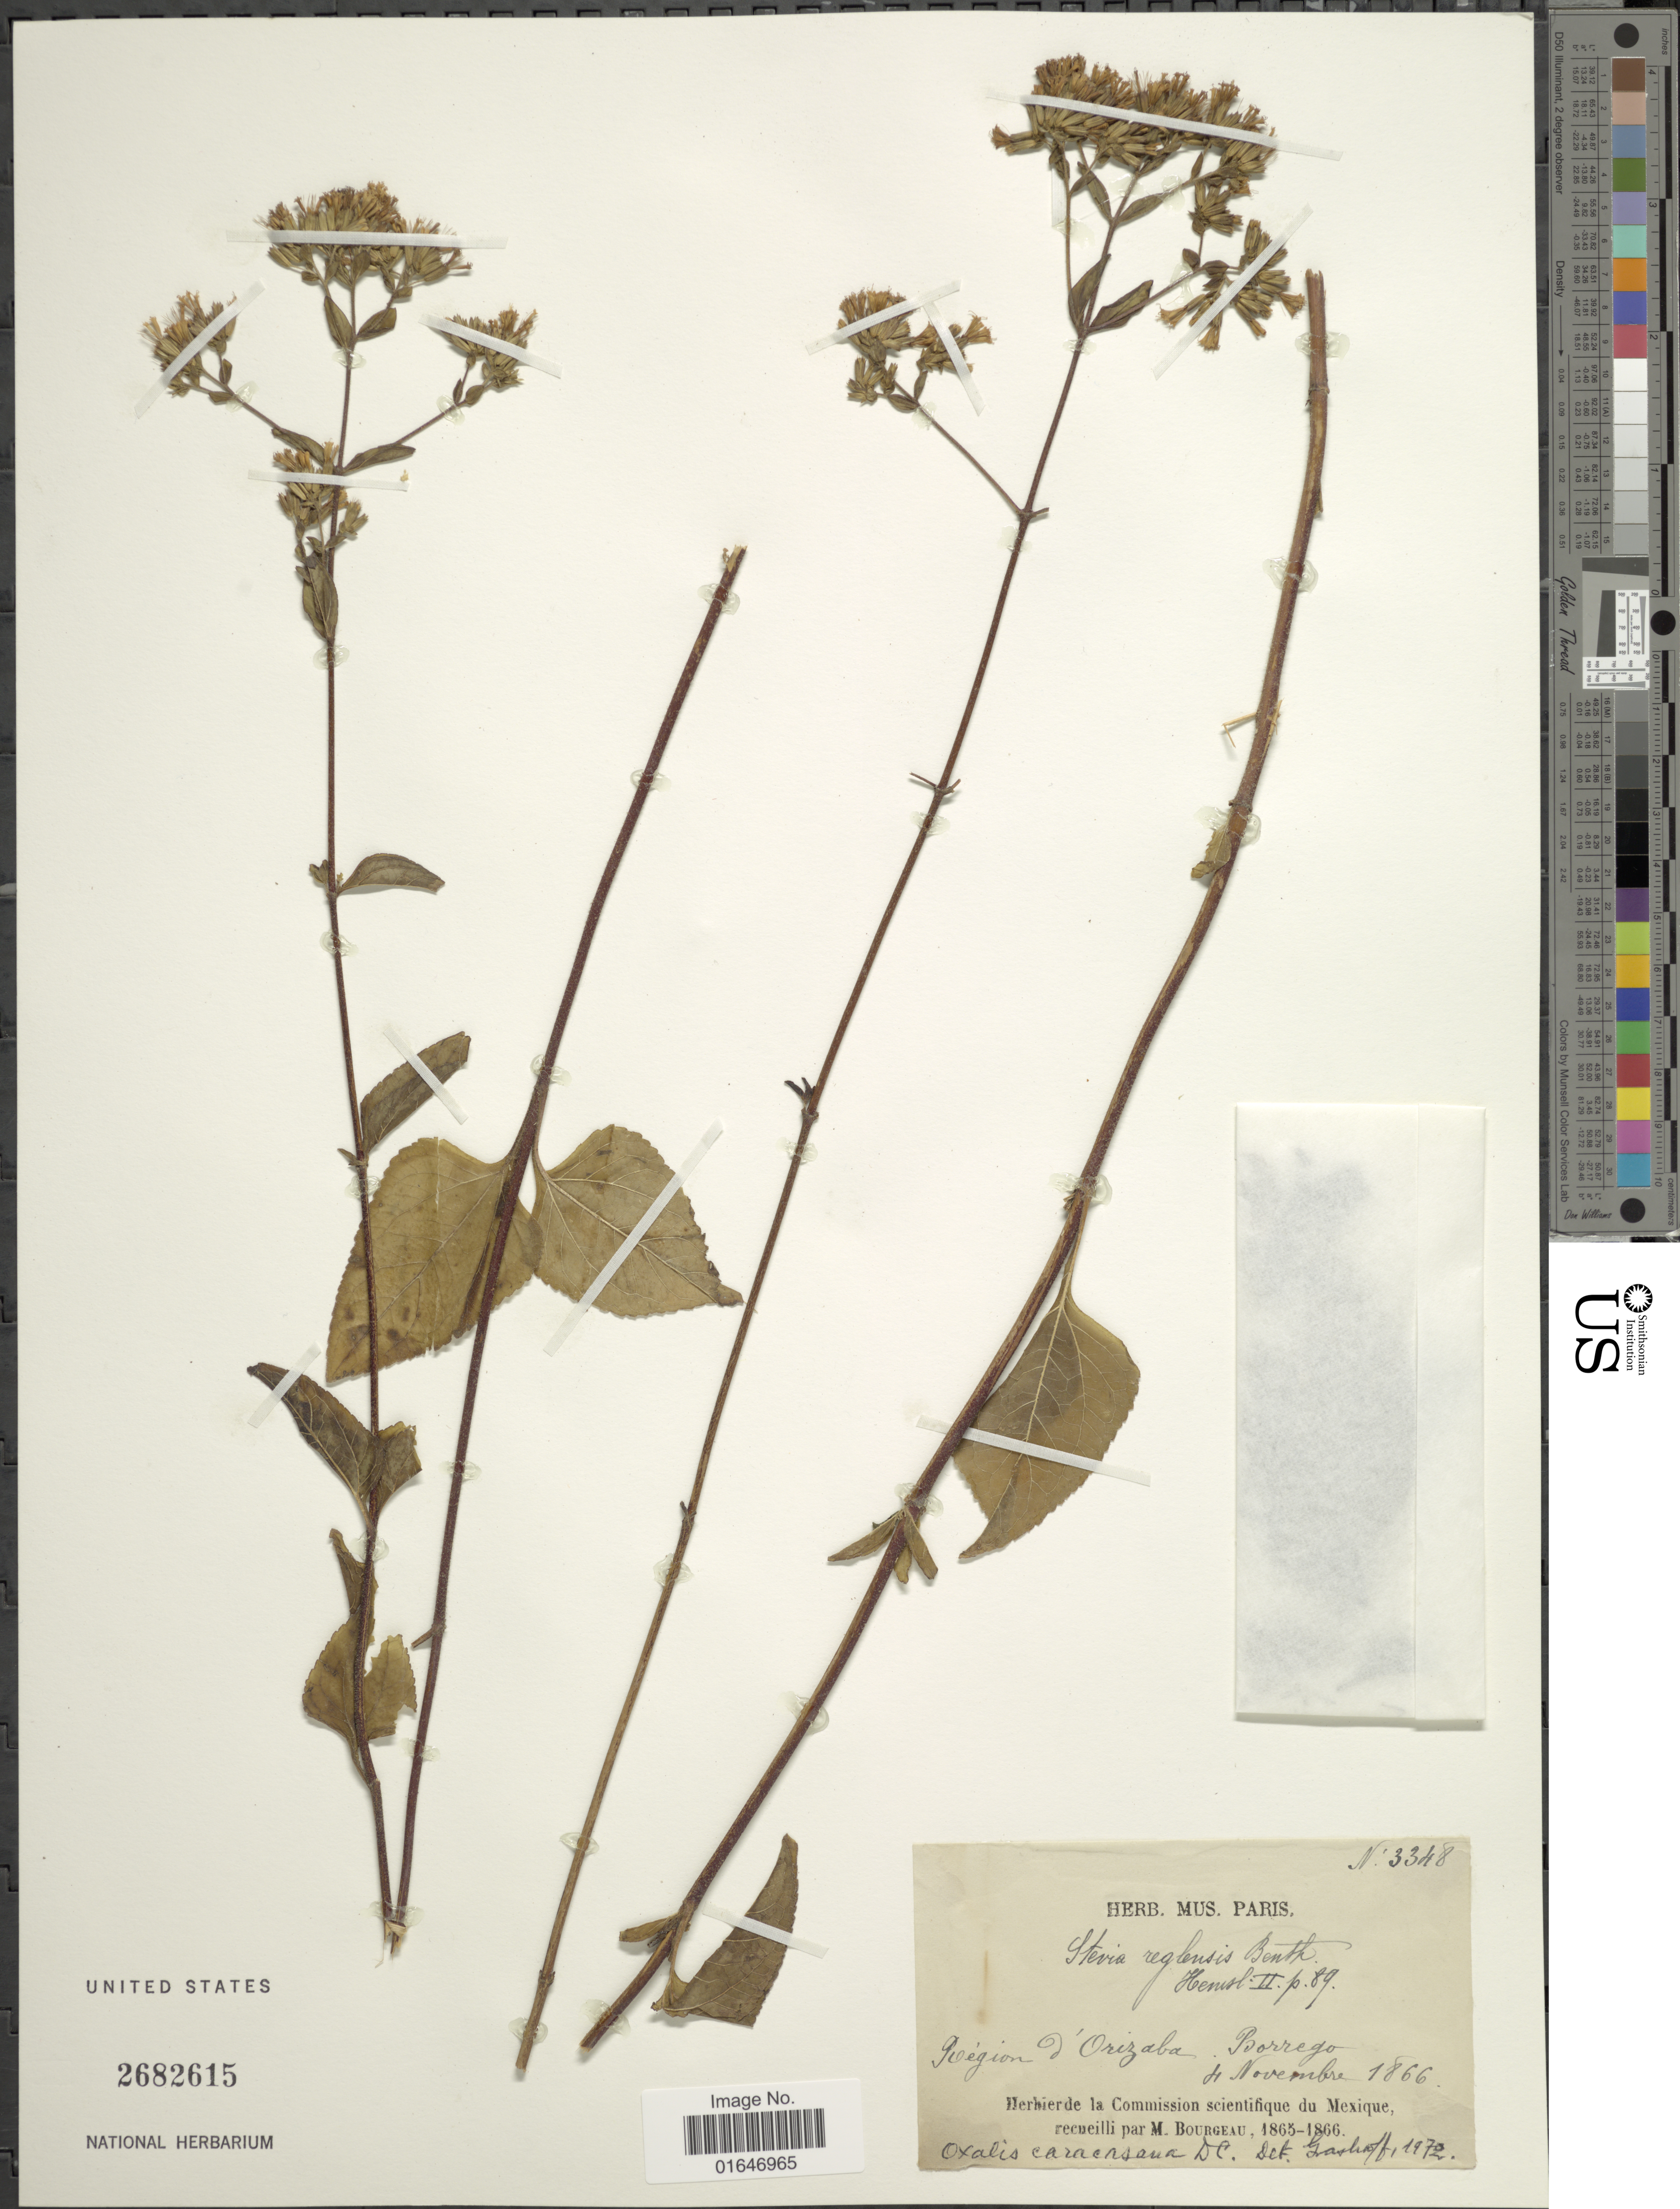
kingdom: Plantae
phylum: Tracheophyta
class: Magnoliopsida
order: Asterales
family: Asteraceae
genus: Stevia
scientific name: Stevia ovata var. reglensis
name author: (Benth.) Grashoff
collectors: M. Bourgeau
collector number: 3348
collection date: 1866-11-04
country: Mexico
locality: Region d'Orizaba, Borrego.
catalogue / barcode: US 2682615